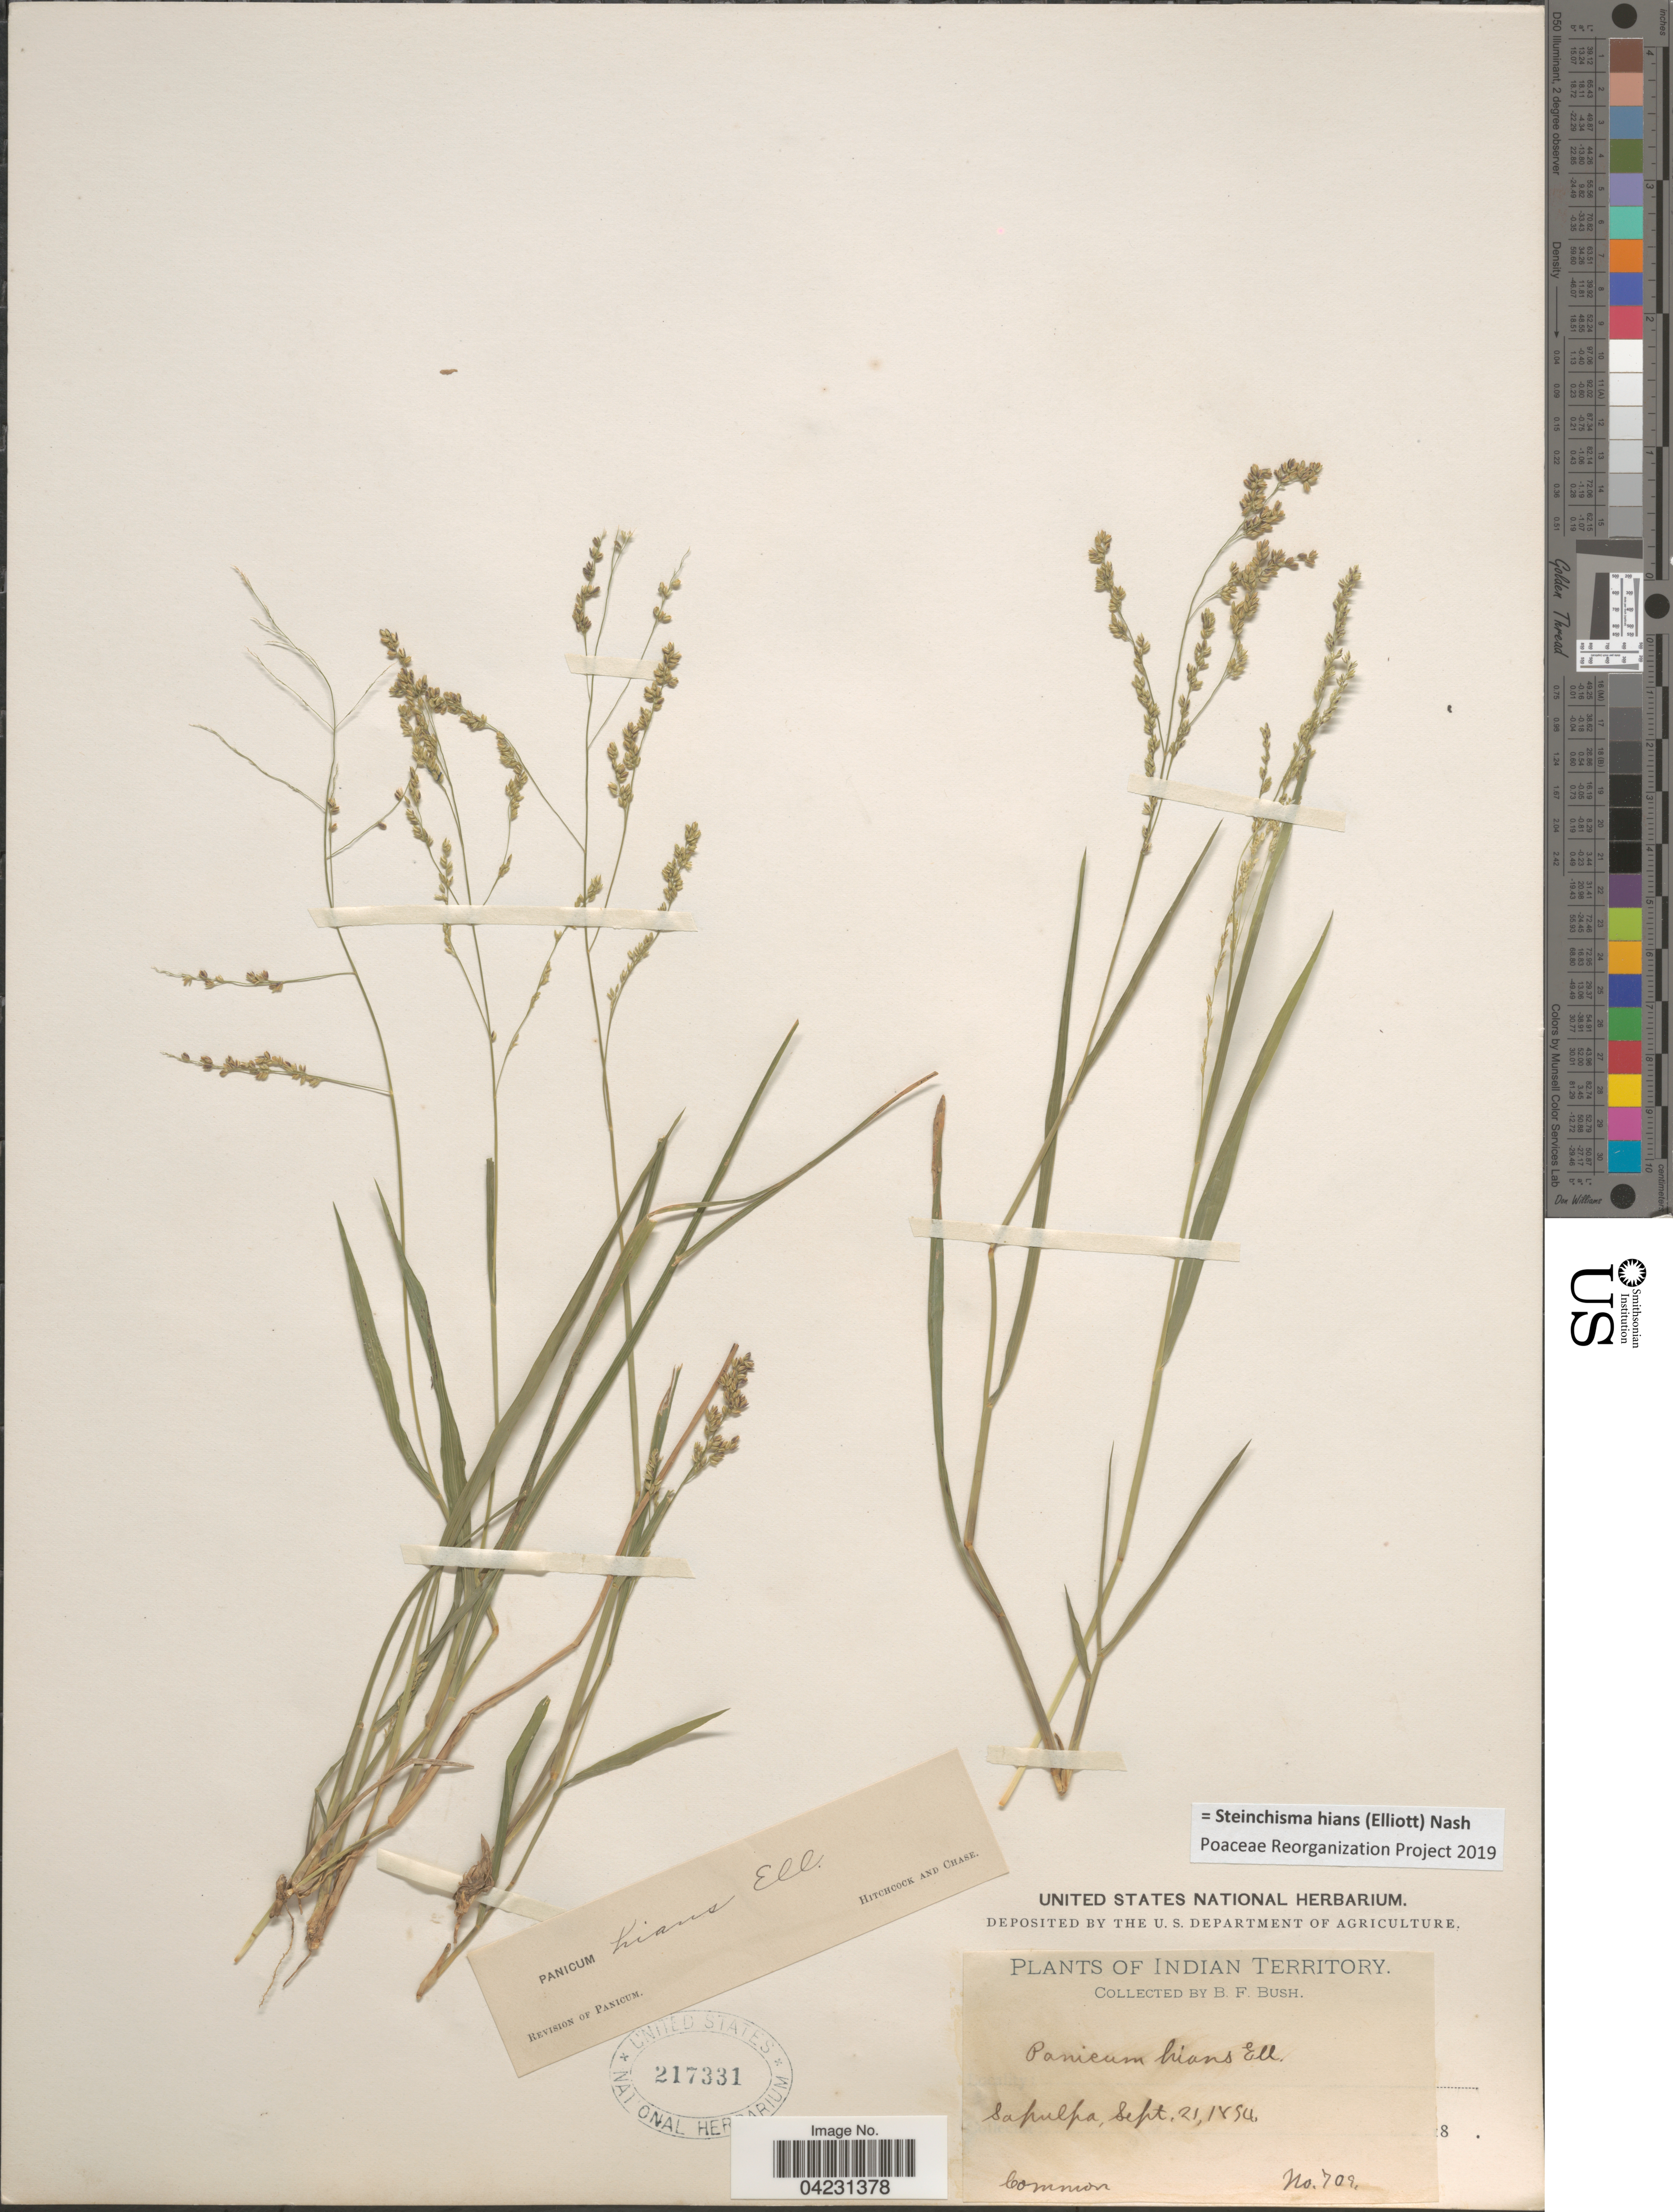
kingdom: Plantae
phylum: Tracheophyta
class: Liliopsida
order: Poales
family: Poaceae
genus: Steinchisma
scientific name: Steinchisma hians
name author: (Elliott) Nash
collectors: B. F. Bush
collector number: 709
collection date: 1854-09-21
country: United States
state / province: Oklahoma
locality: Indian Territory. Sapulpa.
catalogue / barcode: US 217331